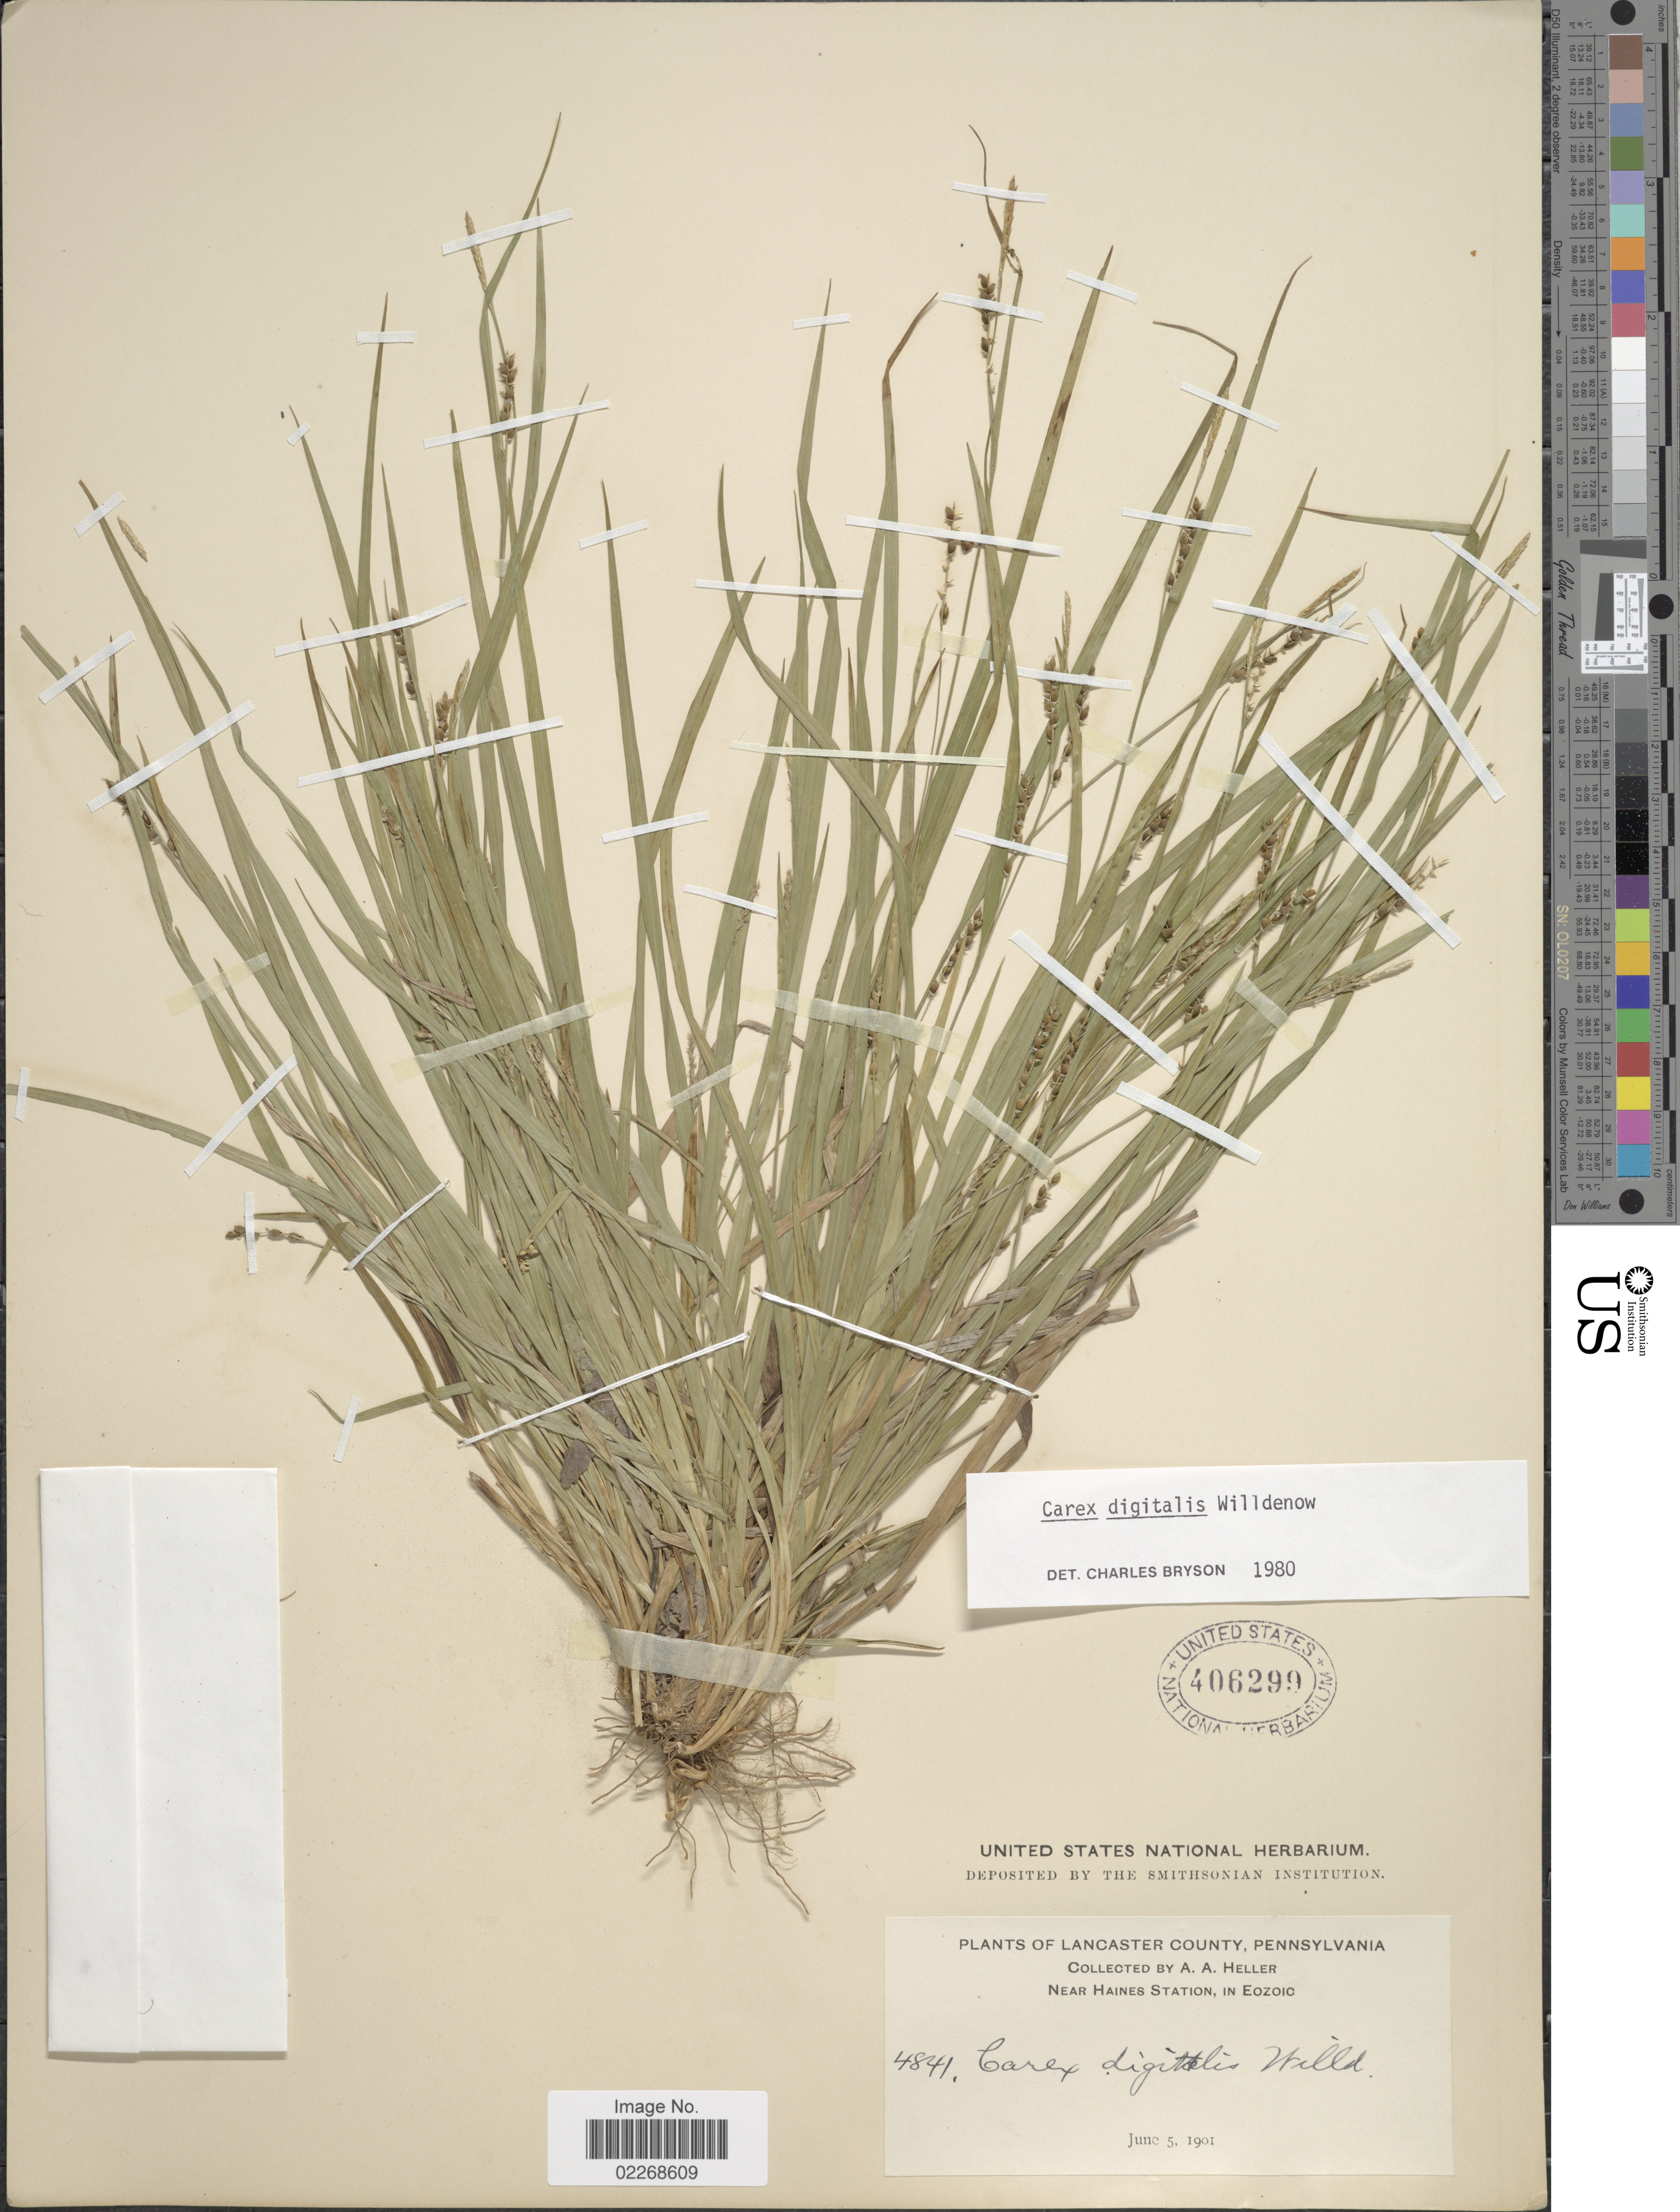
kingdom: Plantae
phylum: Tracheophyta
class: Liliopsida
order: Poales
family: Cyperaceae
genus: Carex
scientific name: Carex digitalis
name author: Willd.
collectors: A. A. Heller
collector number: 4841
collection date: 1901-06-05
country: United States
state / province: Pennsylvania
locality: Lancaster County, near Haines Station, in Eozoic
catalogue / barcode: US 406299